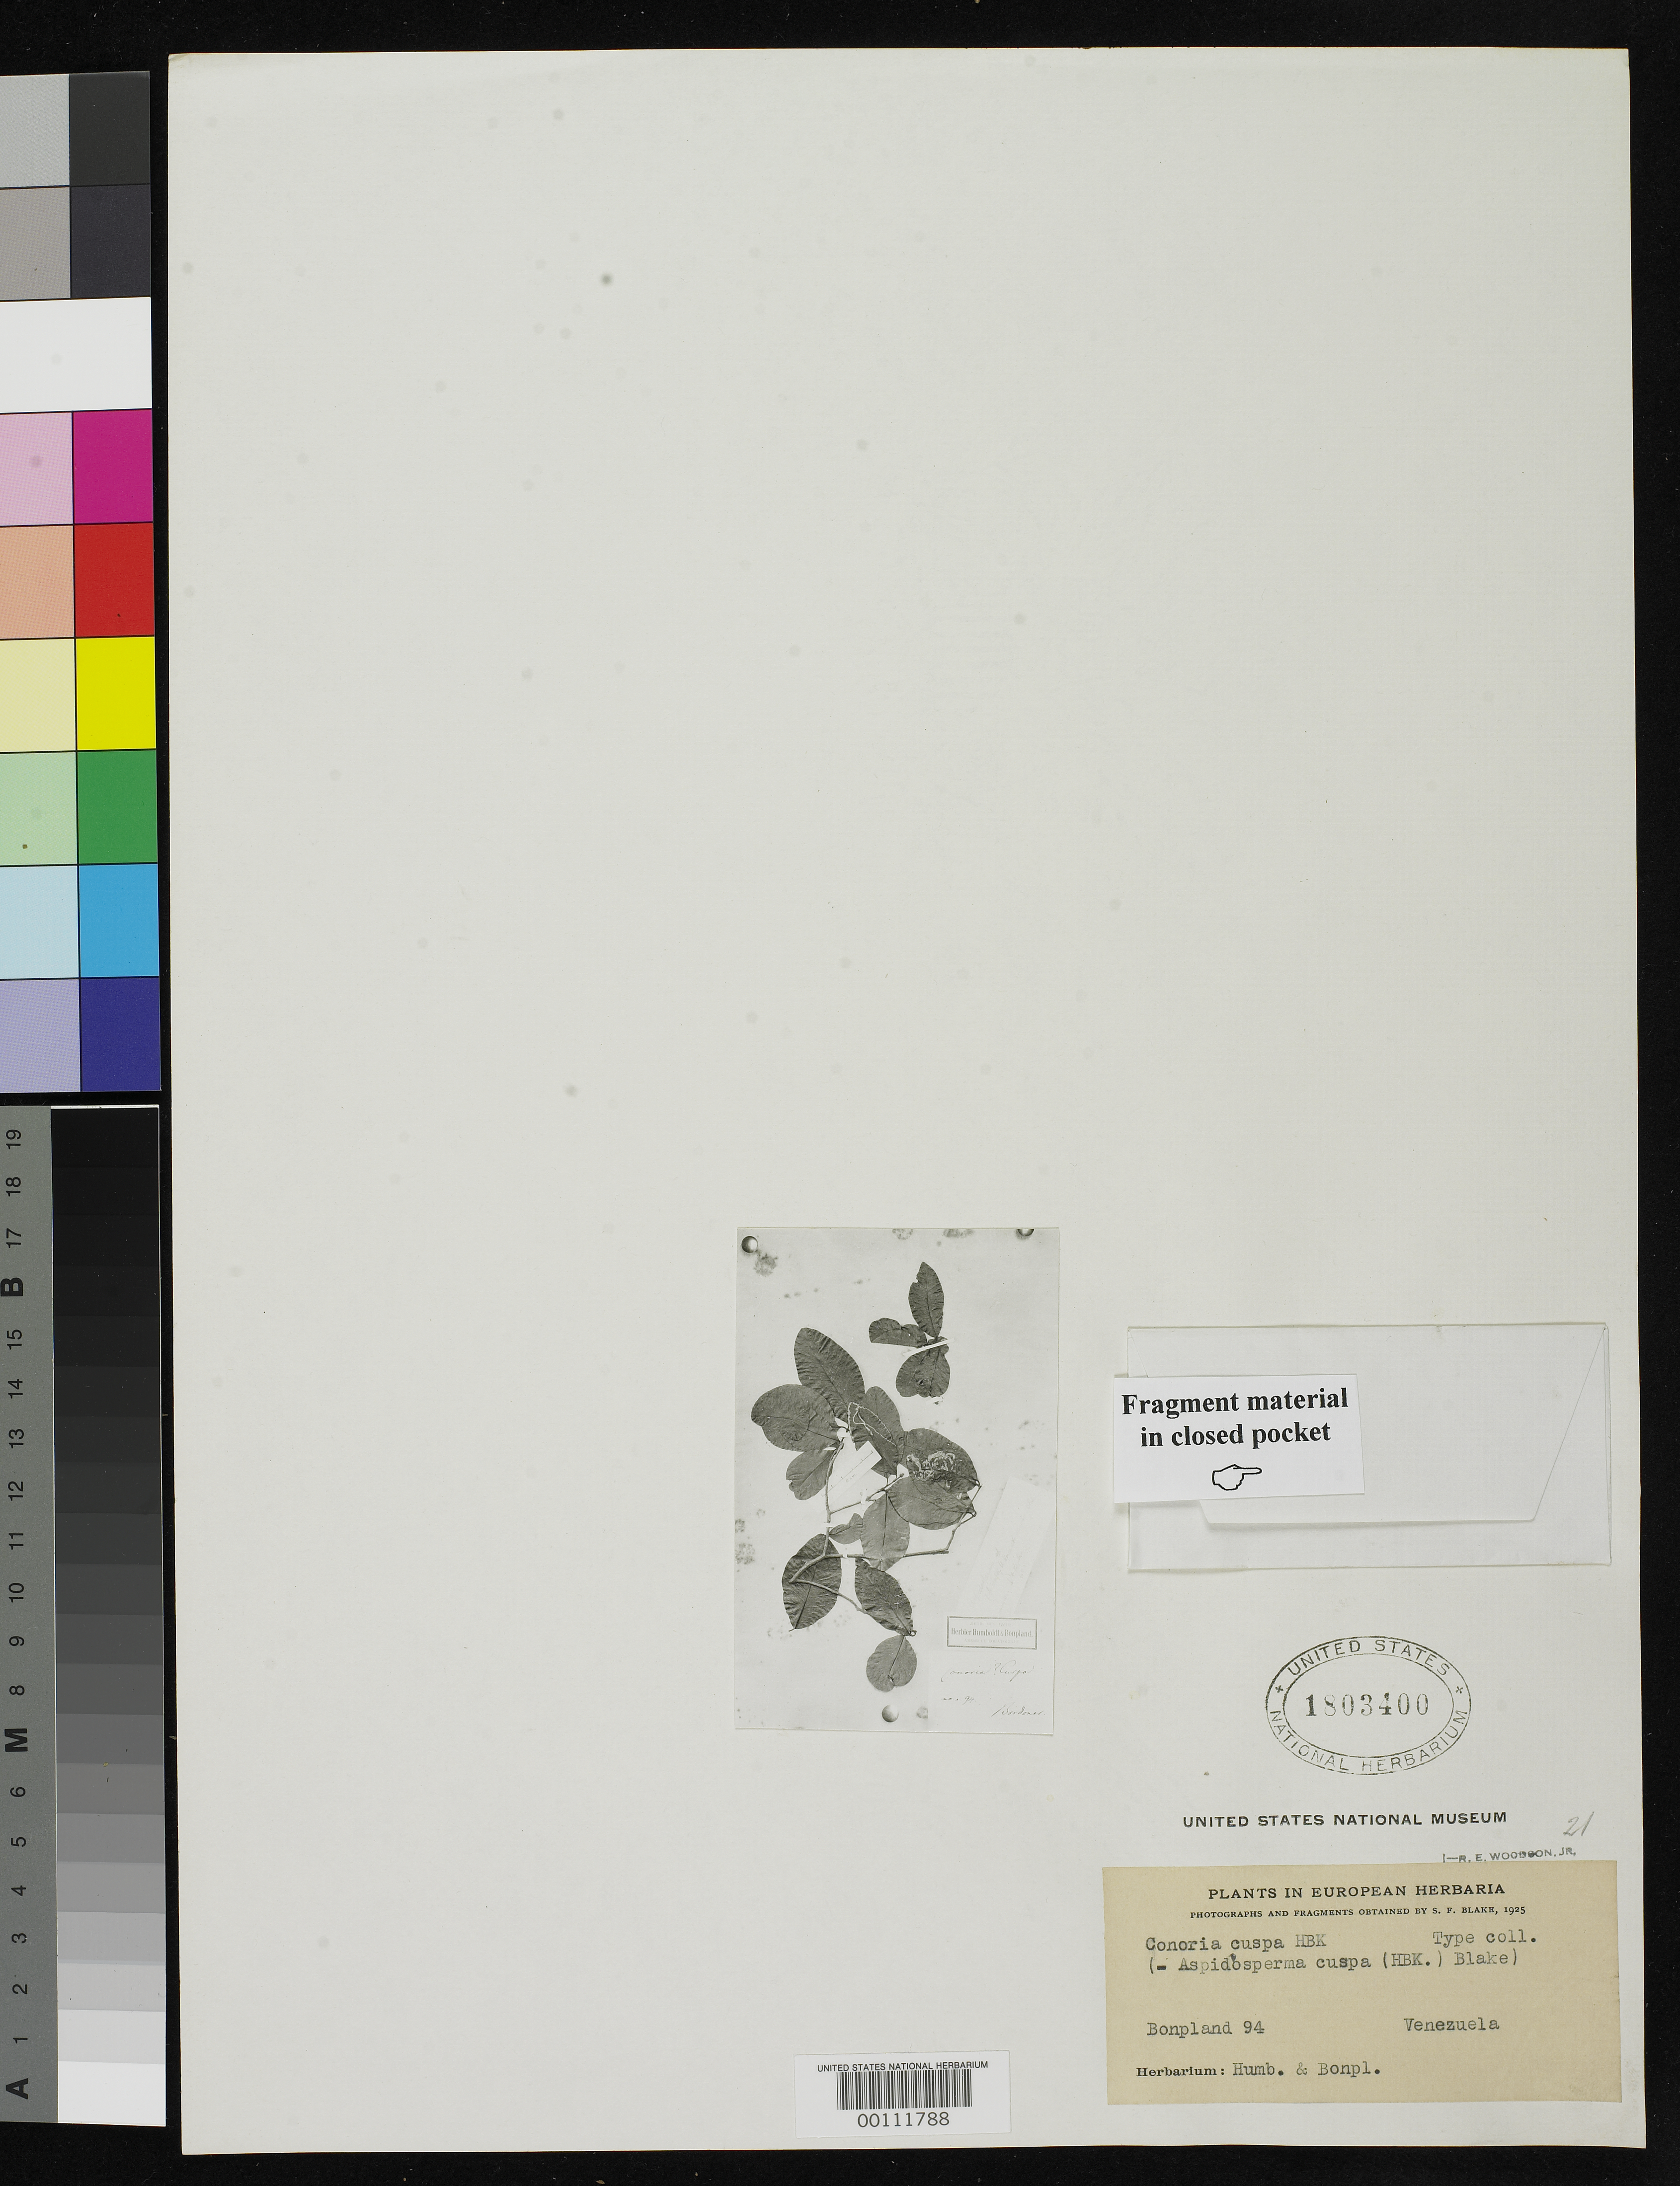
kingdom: Plantae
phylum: Tracheophyta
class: Magnoliopsida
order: Malpighiales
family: Violaceae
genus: Conohoria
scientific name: Conohoria cuspa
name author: Kunth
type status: Type Material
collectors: F. W. Humboldt & A. J. A. Bonpland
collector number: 94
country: Venezuela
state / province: Mérida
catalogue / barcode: US 1803400